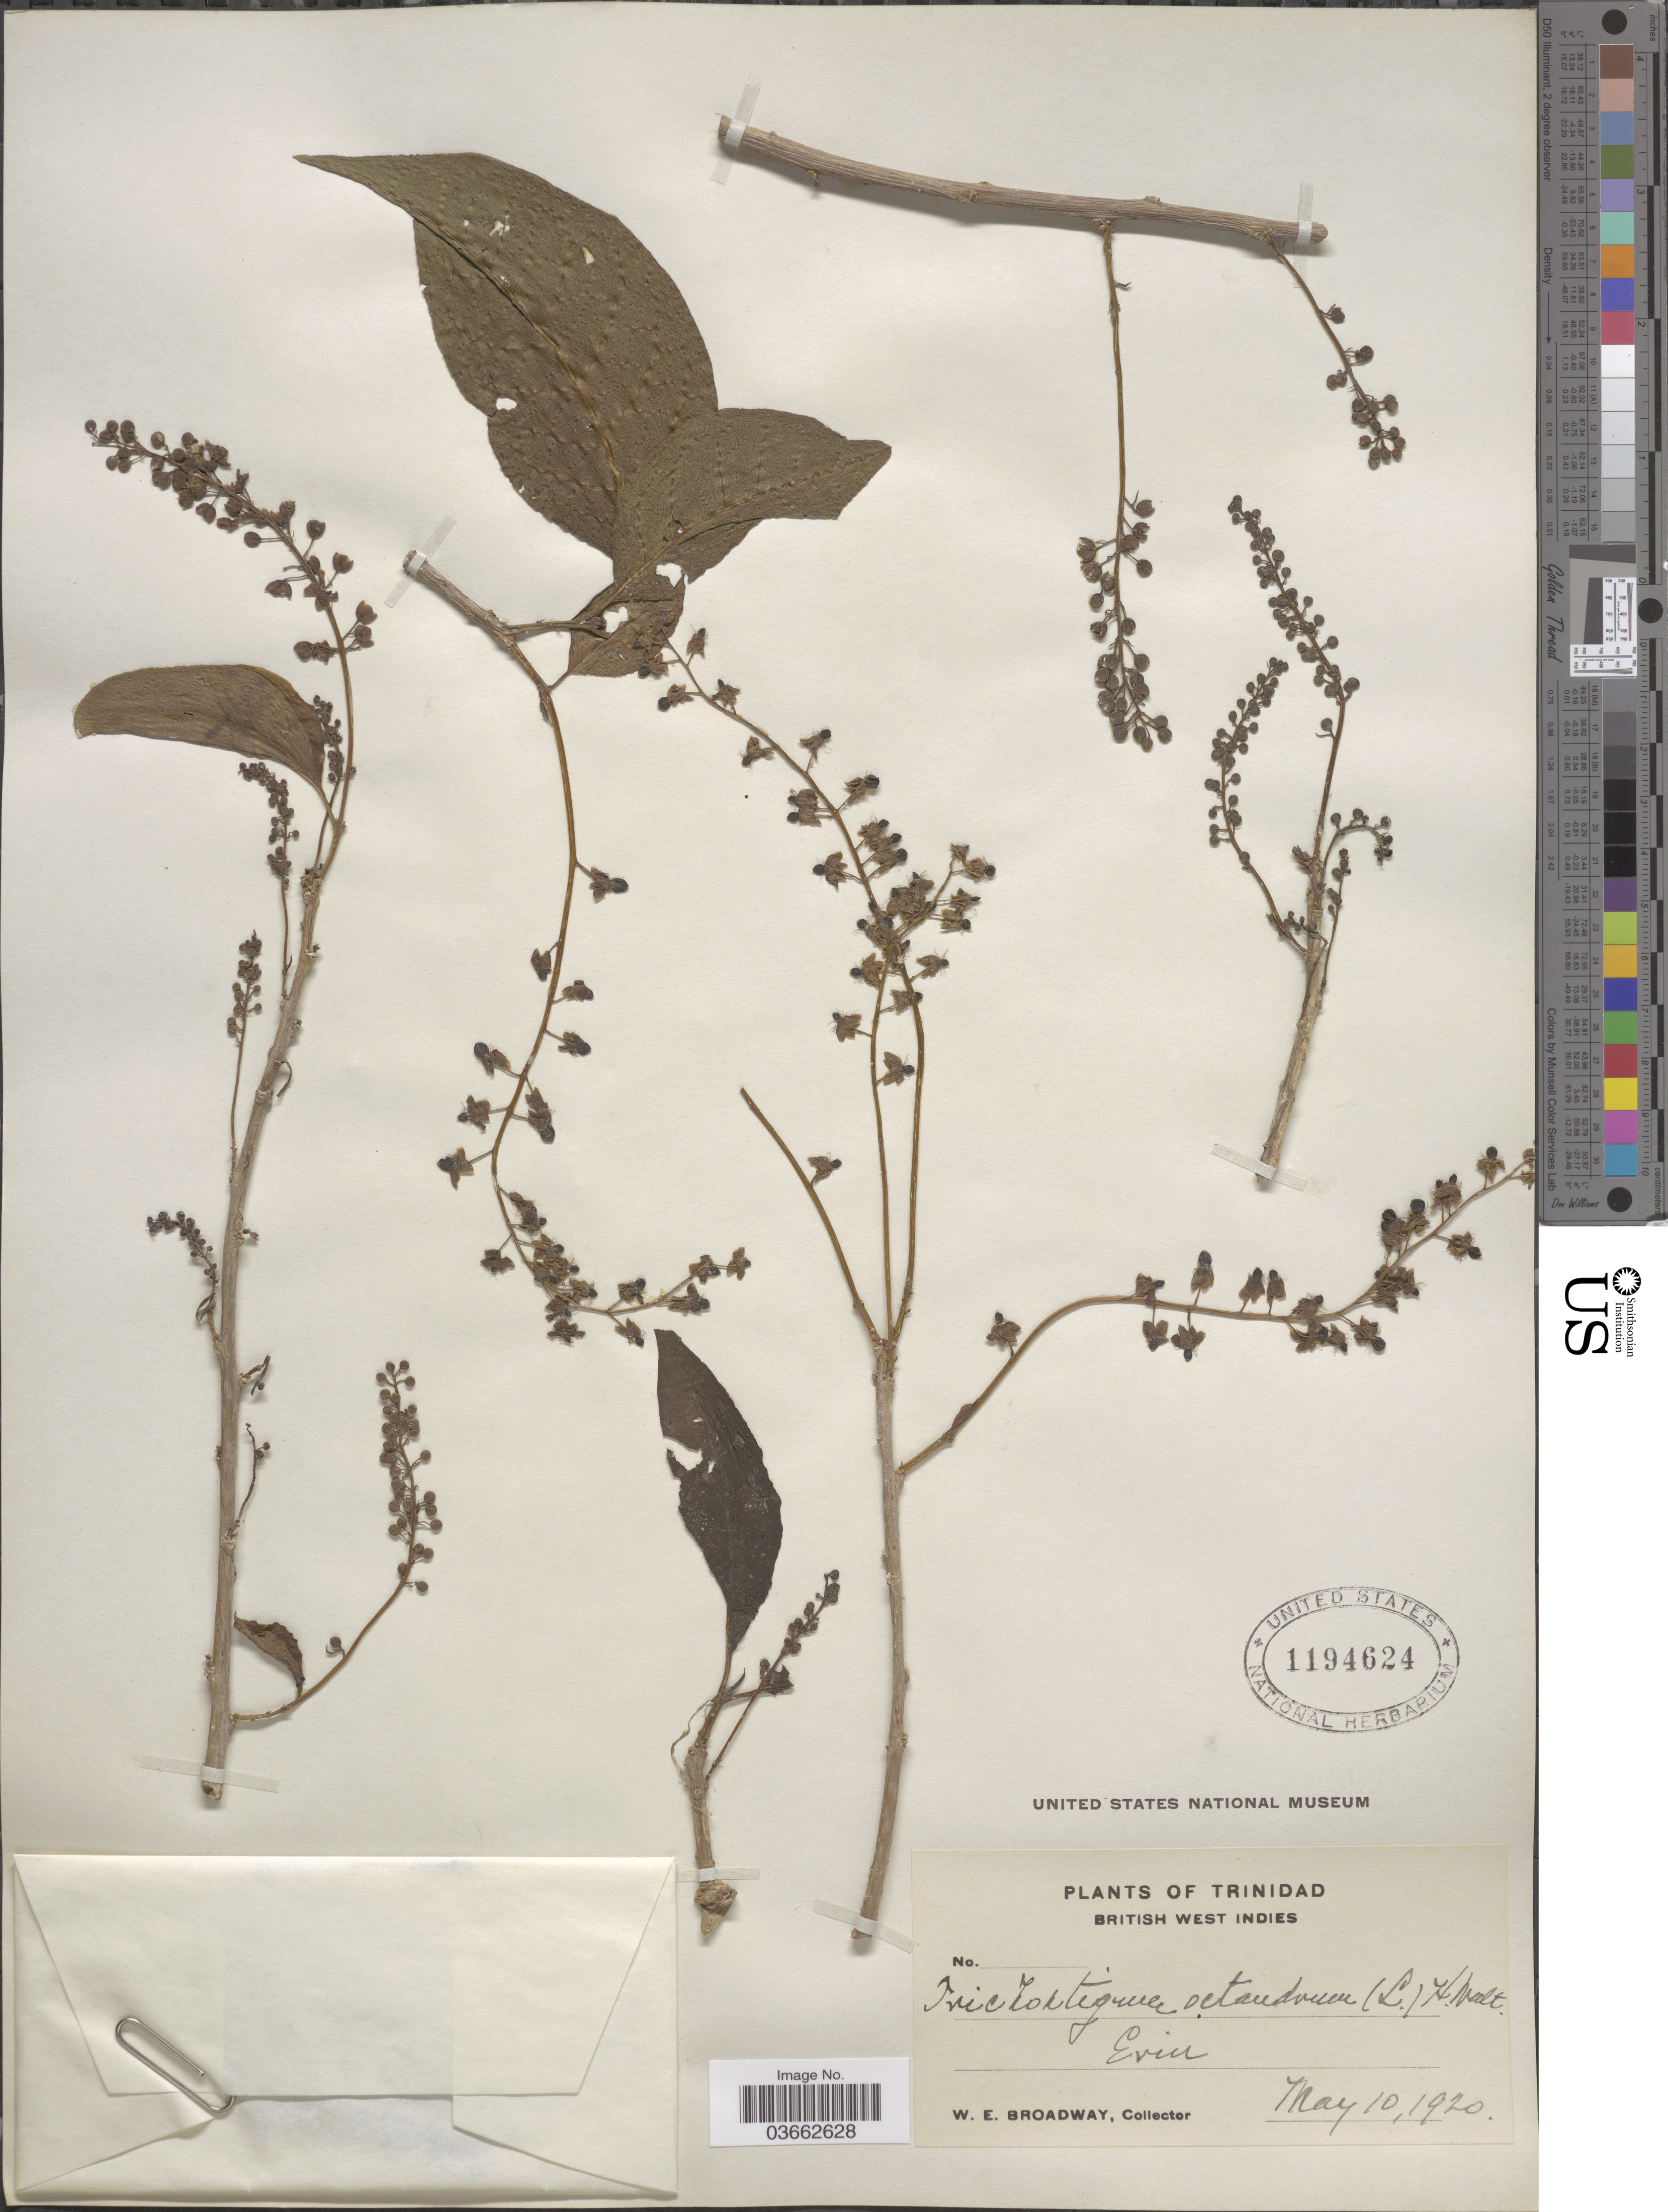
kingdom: Plantae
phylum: Tracheophyta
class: Magnoliopsida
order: Caryophyllales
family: Phytolaccaceae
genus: Trichostigma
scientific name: Trichostigma octandrum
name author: (L.) H. Walter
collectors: W. E. Broadway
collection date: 1920-05-10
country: Trinidad and Tobago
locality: Trinidad. Erin.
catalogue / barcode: US 1194624